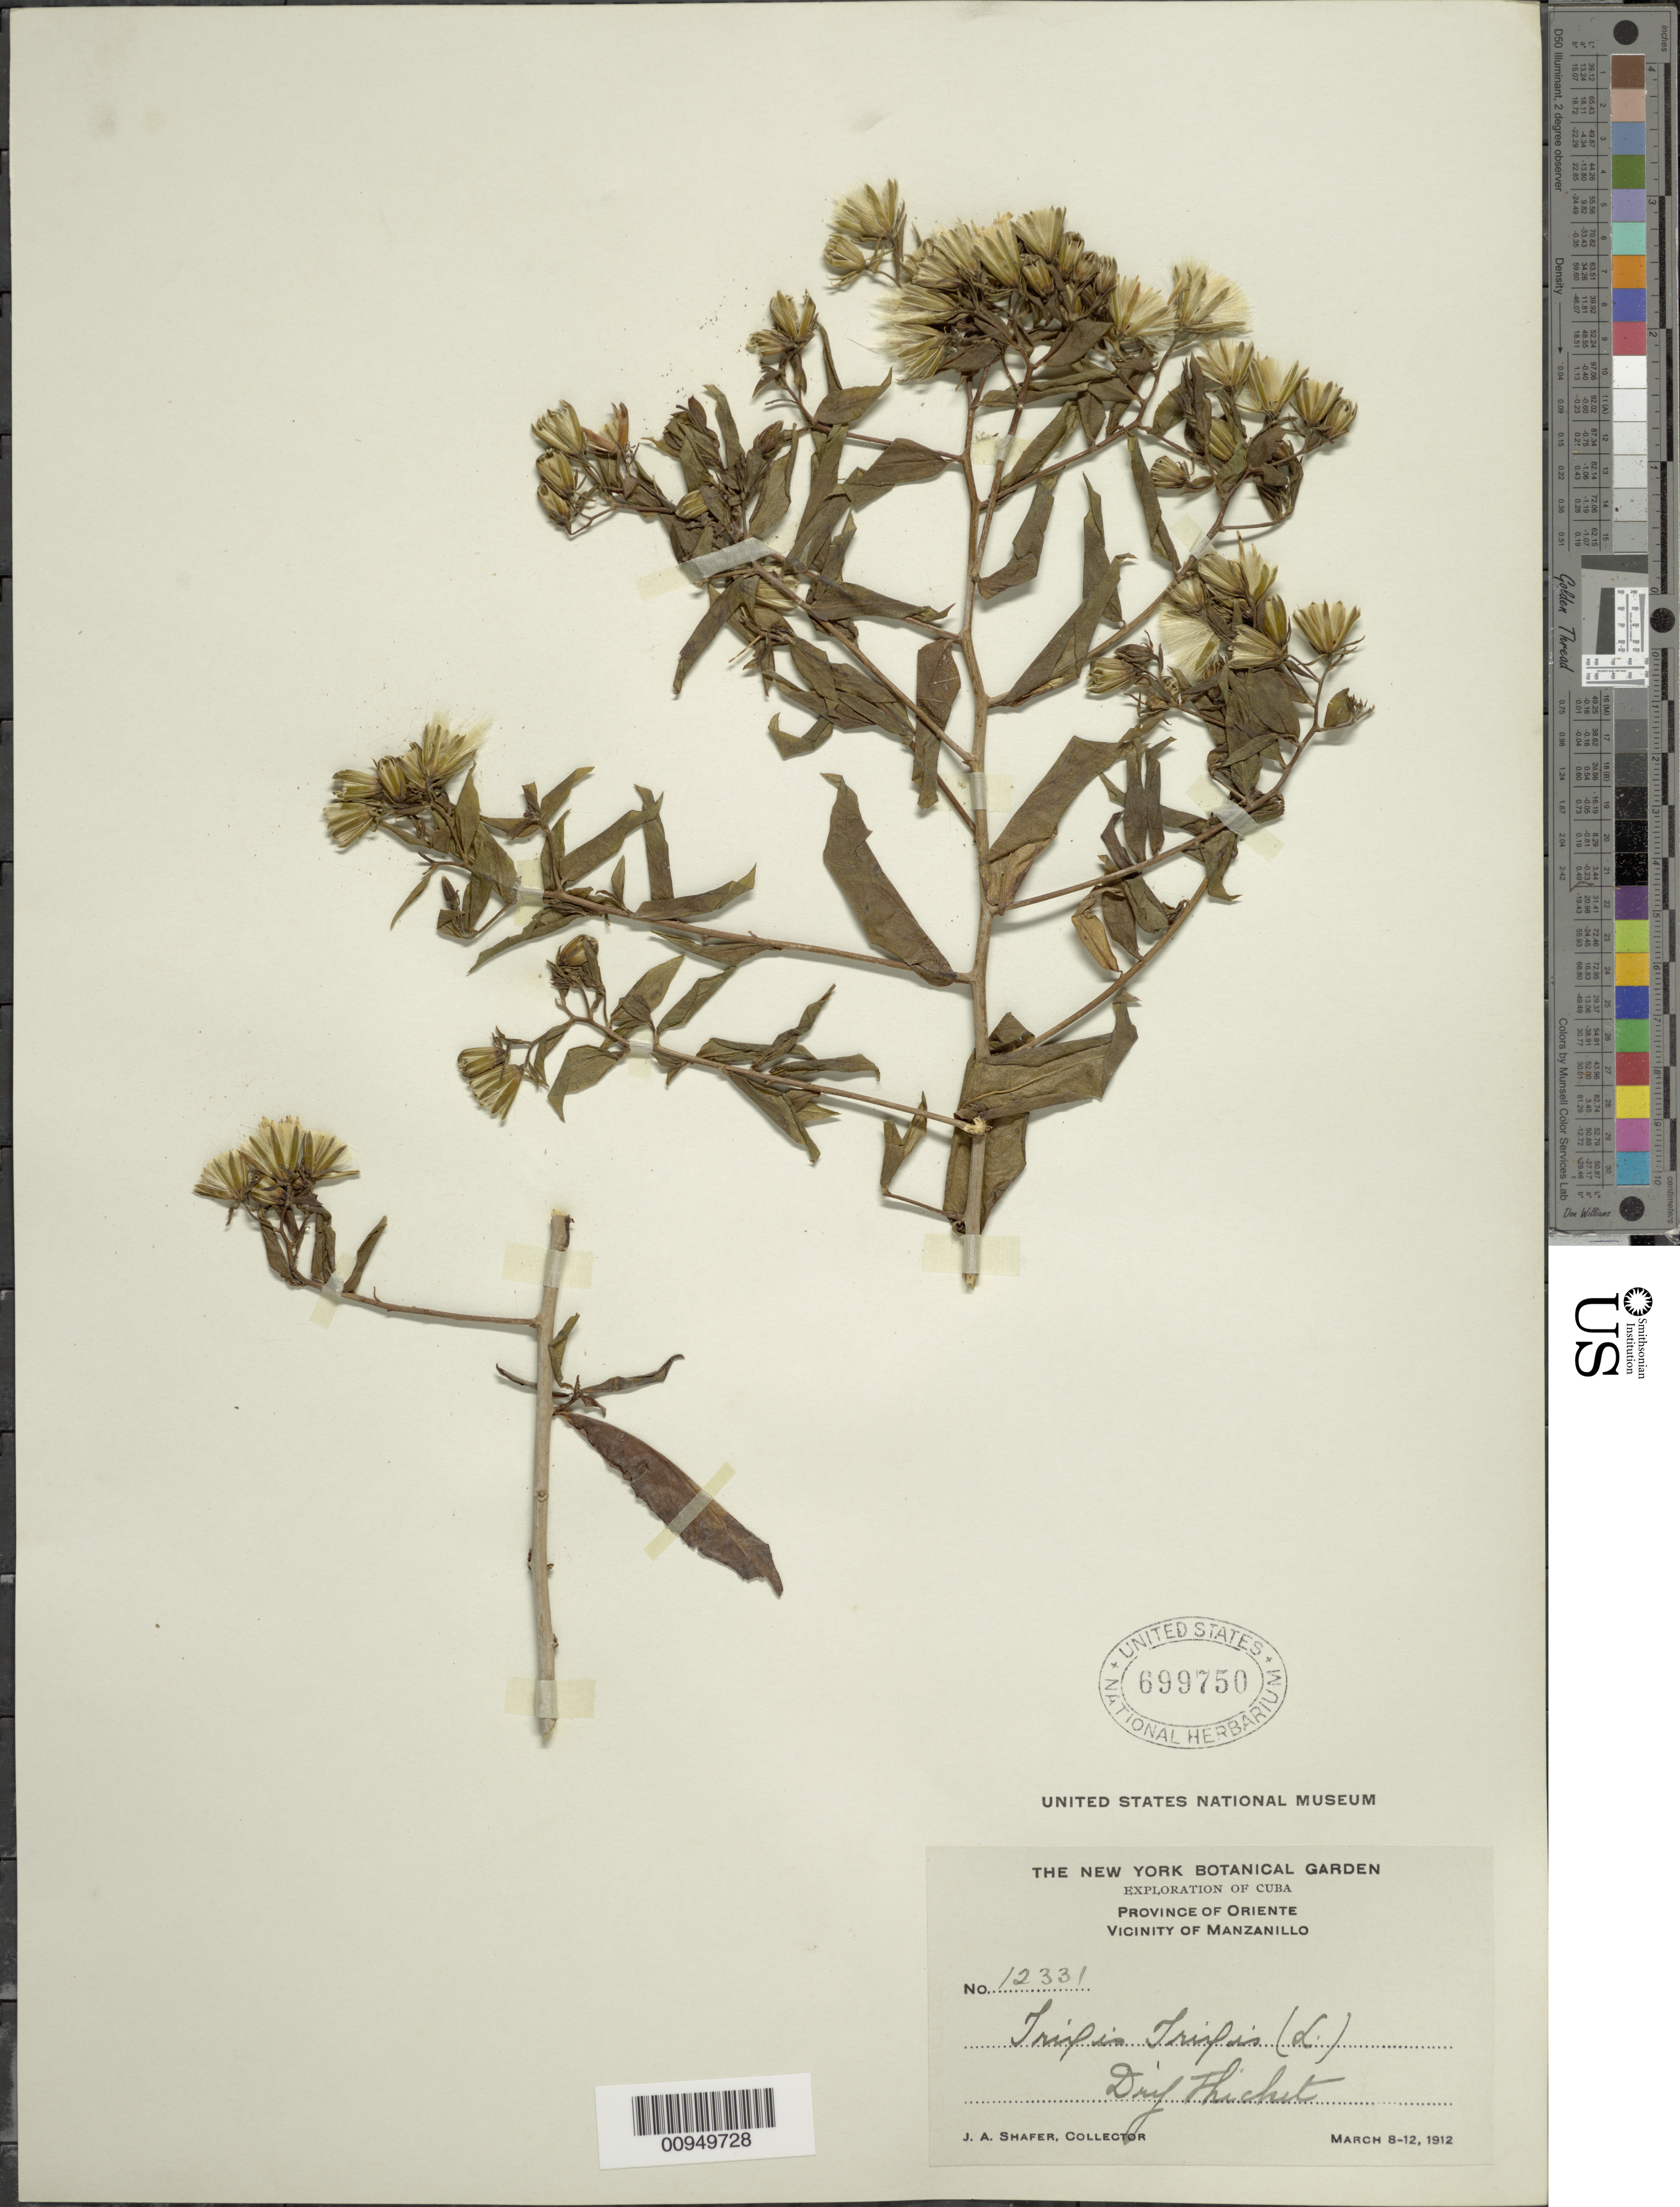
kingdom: Plantae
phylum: Tracheophyta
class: Magnoliopsida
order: Asterales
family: Asteraceae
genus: Trixis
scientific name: Trixis inula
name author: Crantz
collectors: J. A. Shafer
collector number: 12331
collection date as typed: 08 Mar 1912 to 12 Mar 1912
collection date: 1912-03-08/1912-03-12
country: Cuba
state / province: Oriente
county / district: Dry forest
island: Cuba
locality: Vicinity of Manzanillo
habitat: Dry thicket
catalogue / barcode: US 699750